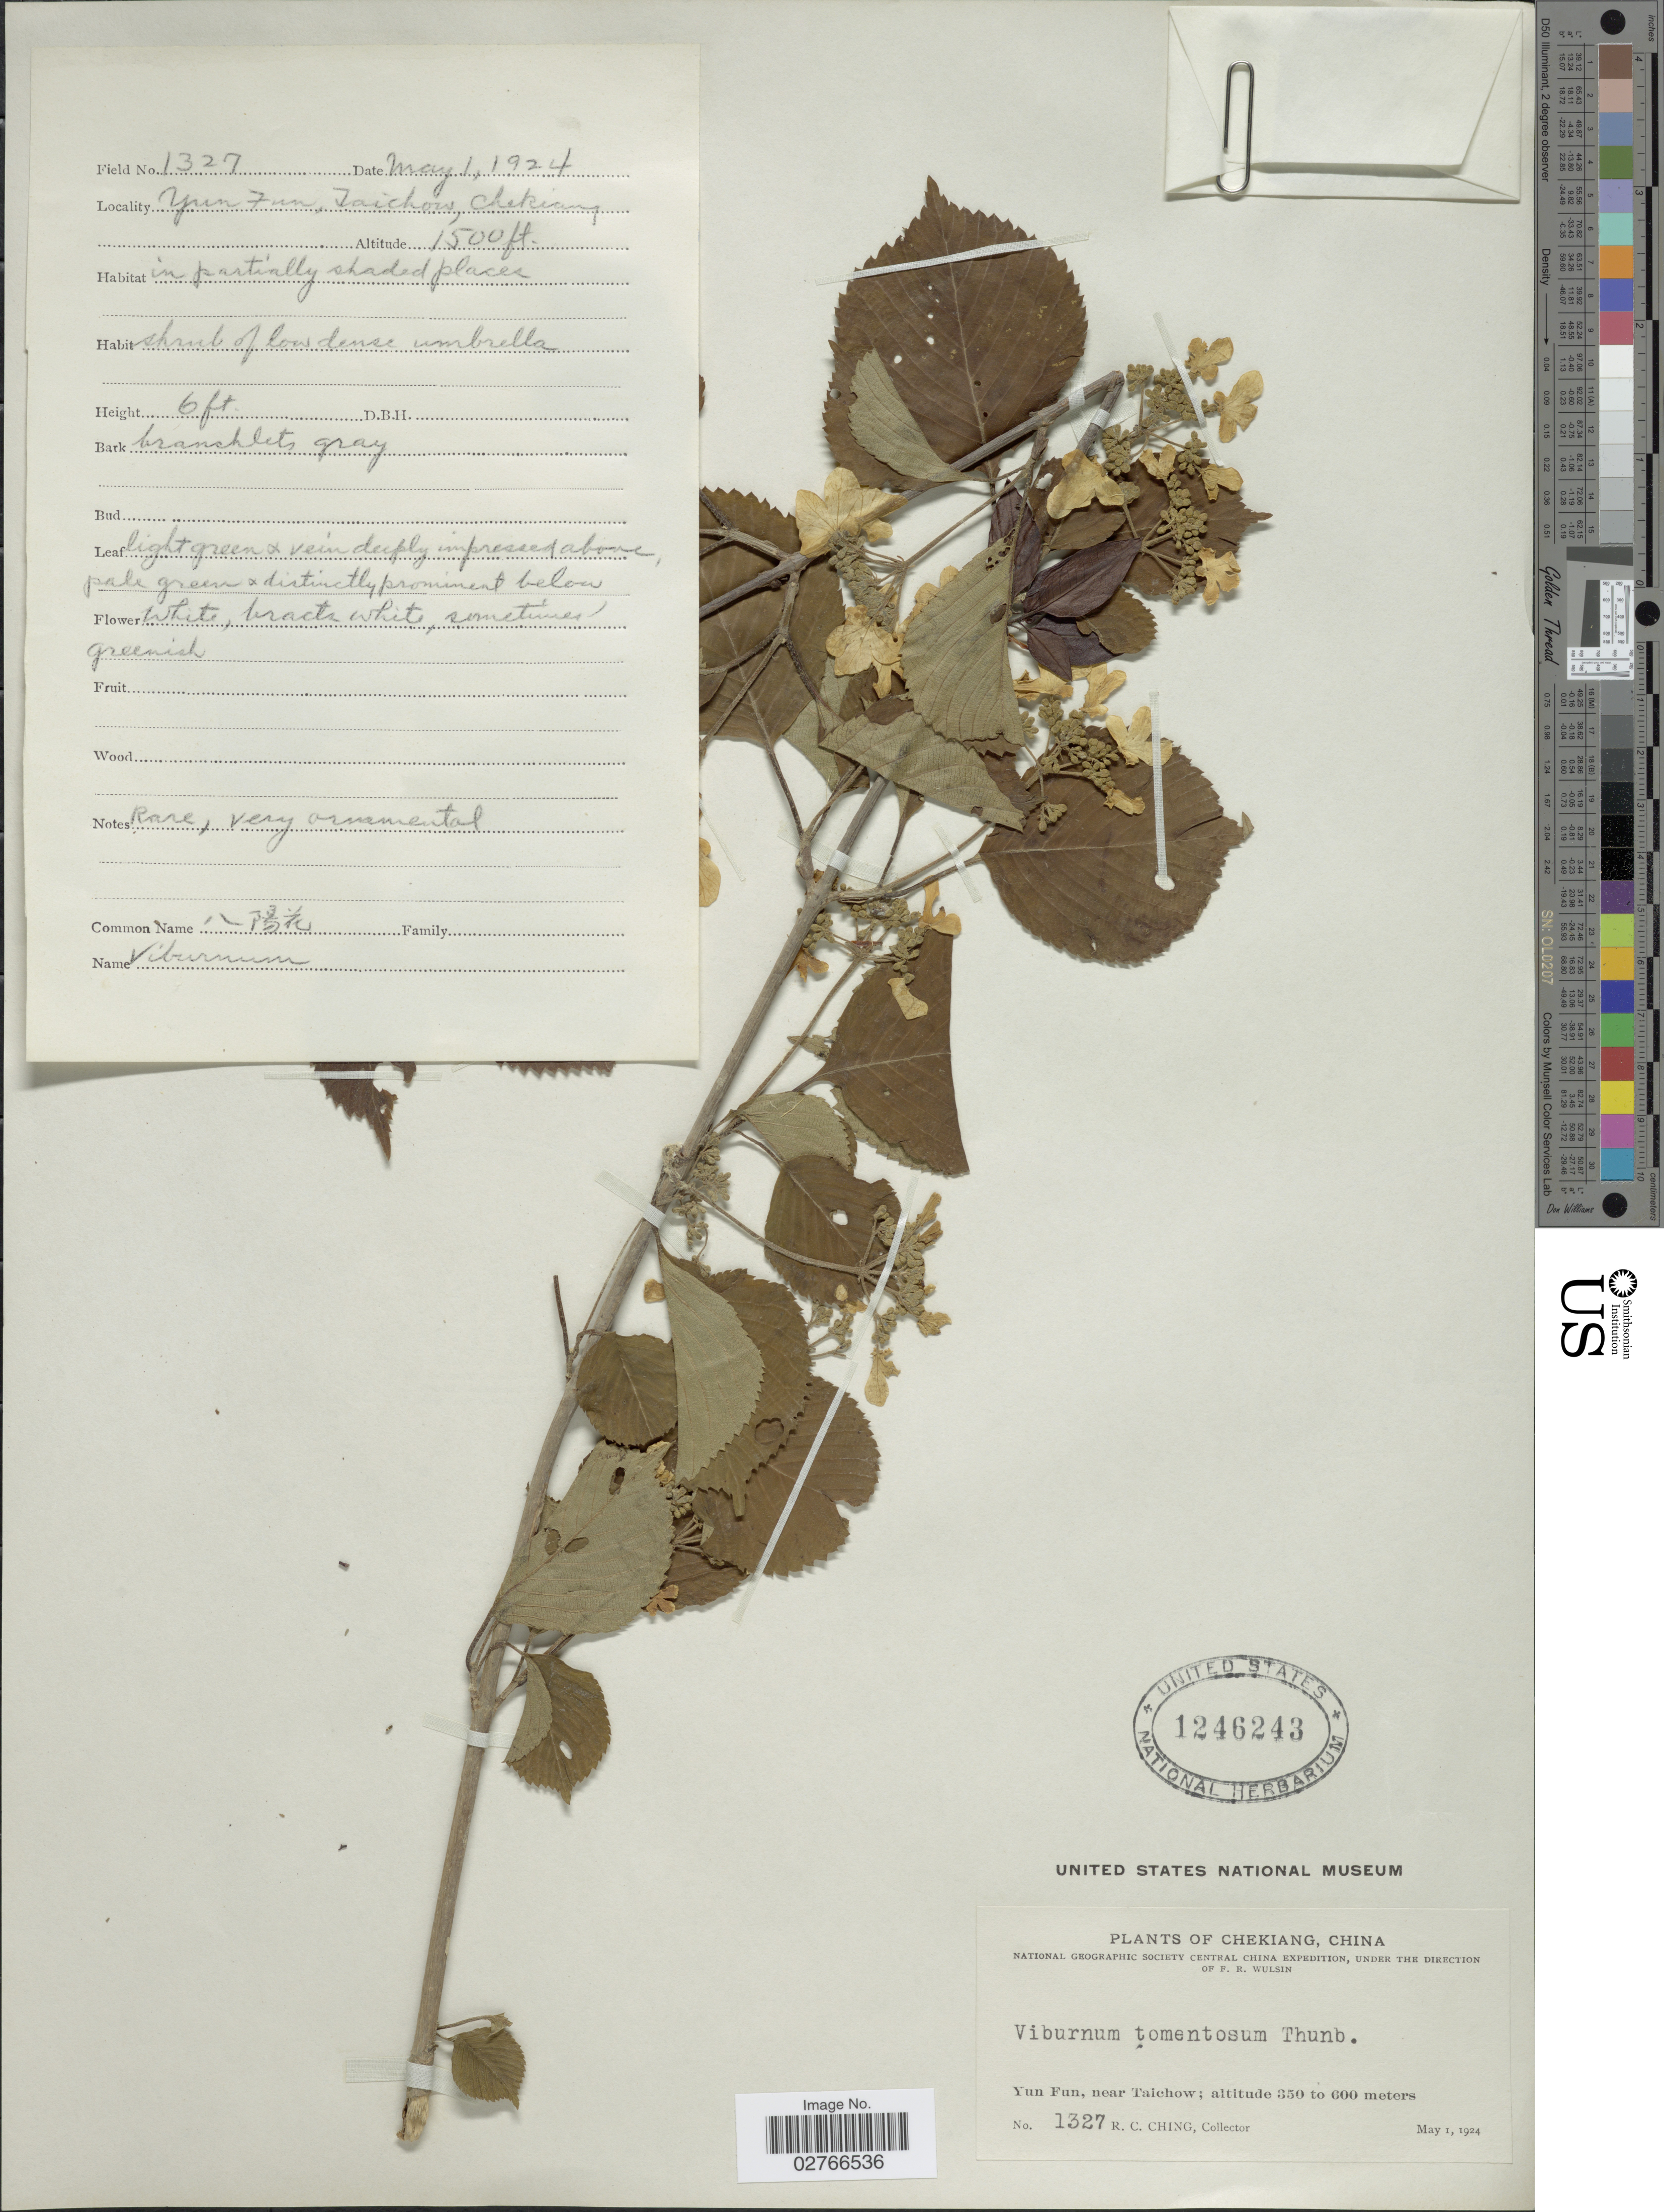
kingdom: Plantae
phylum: Tracheophyta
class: Magnoliopsida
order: Dipsacales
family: Viburnaceae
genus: Viburnum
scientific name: Viburnum tomentosum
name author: Thunb.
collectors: R. C. Ching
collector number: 1327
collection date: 1924-05-01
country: China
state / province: Zhejiang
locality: Chekiang, Yun Fun, near Taichow.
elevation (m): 457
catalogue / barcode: US 1246243